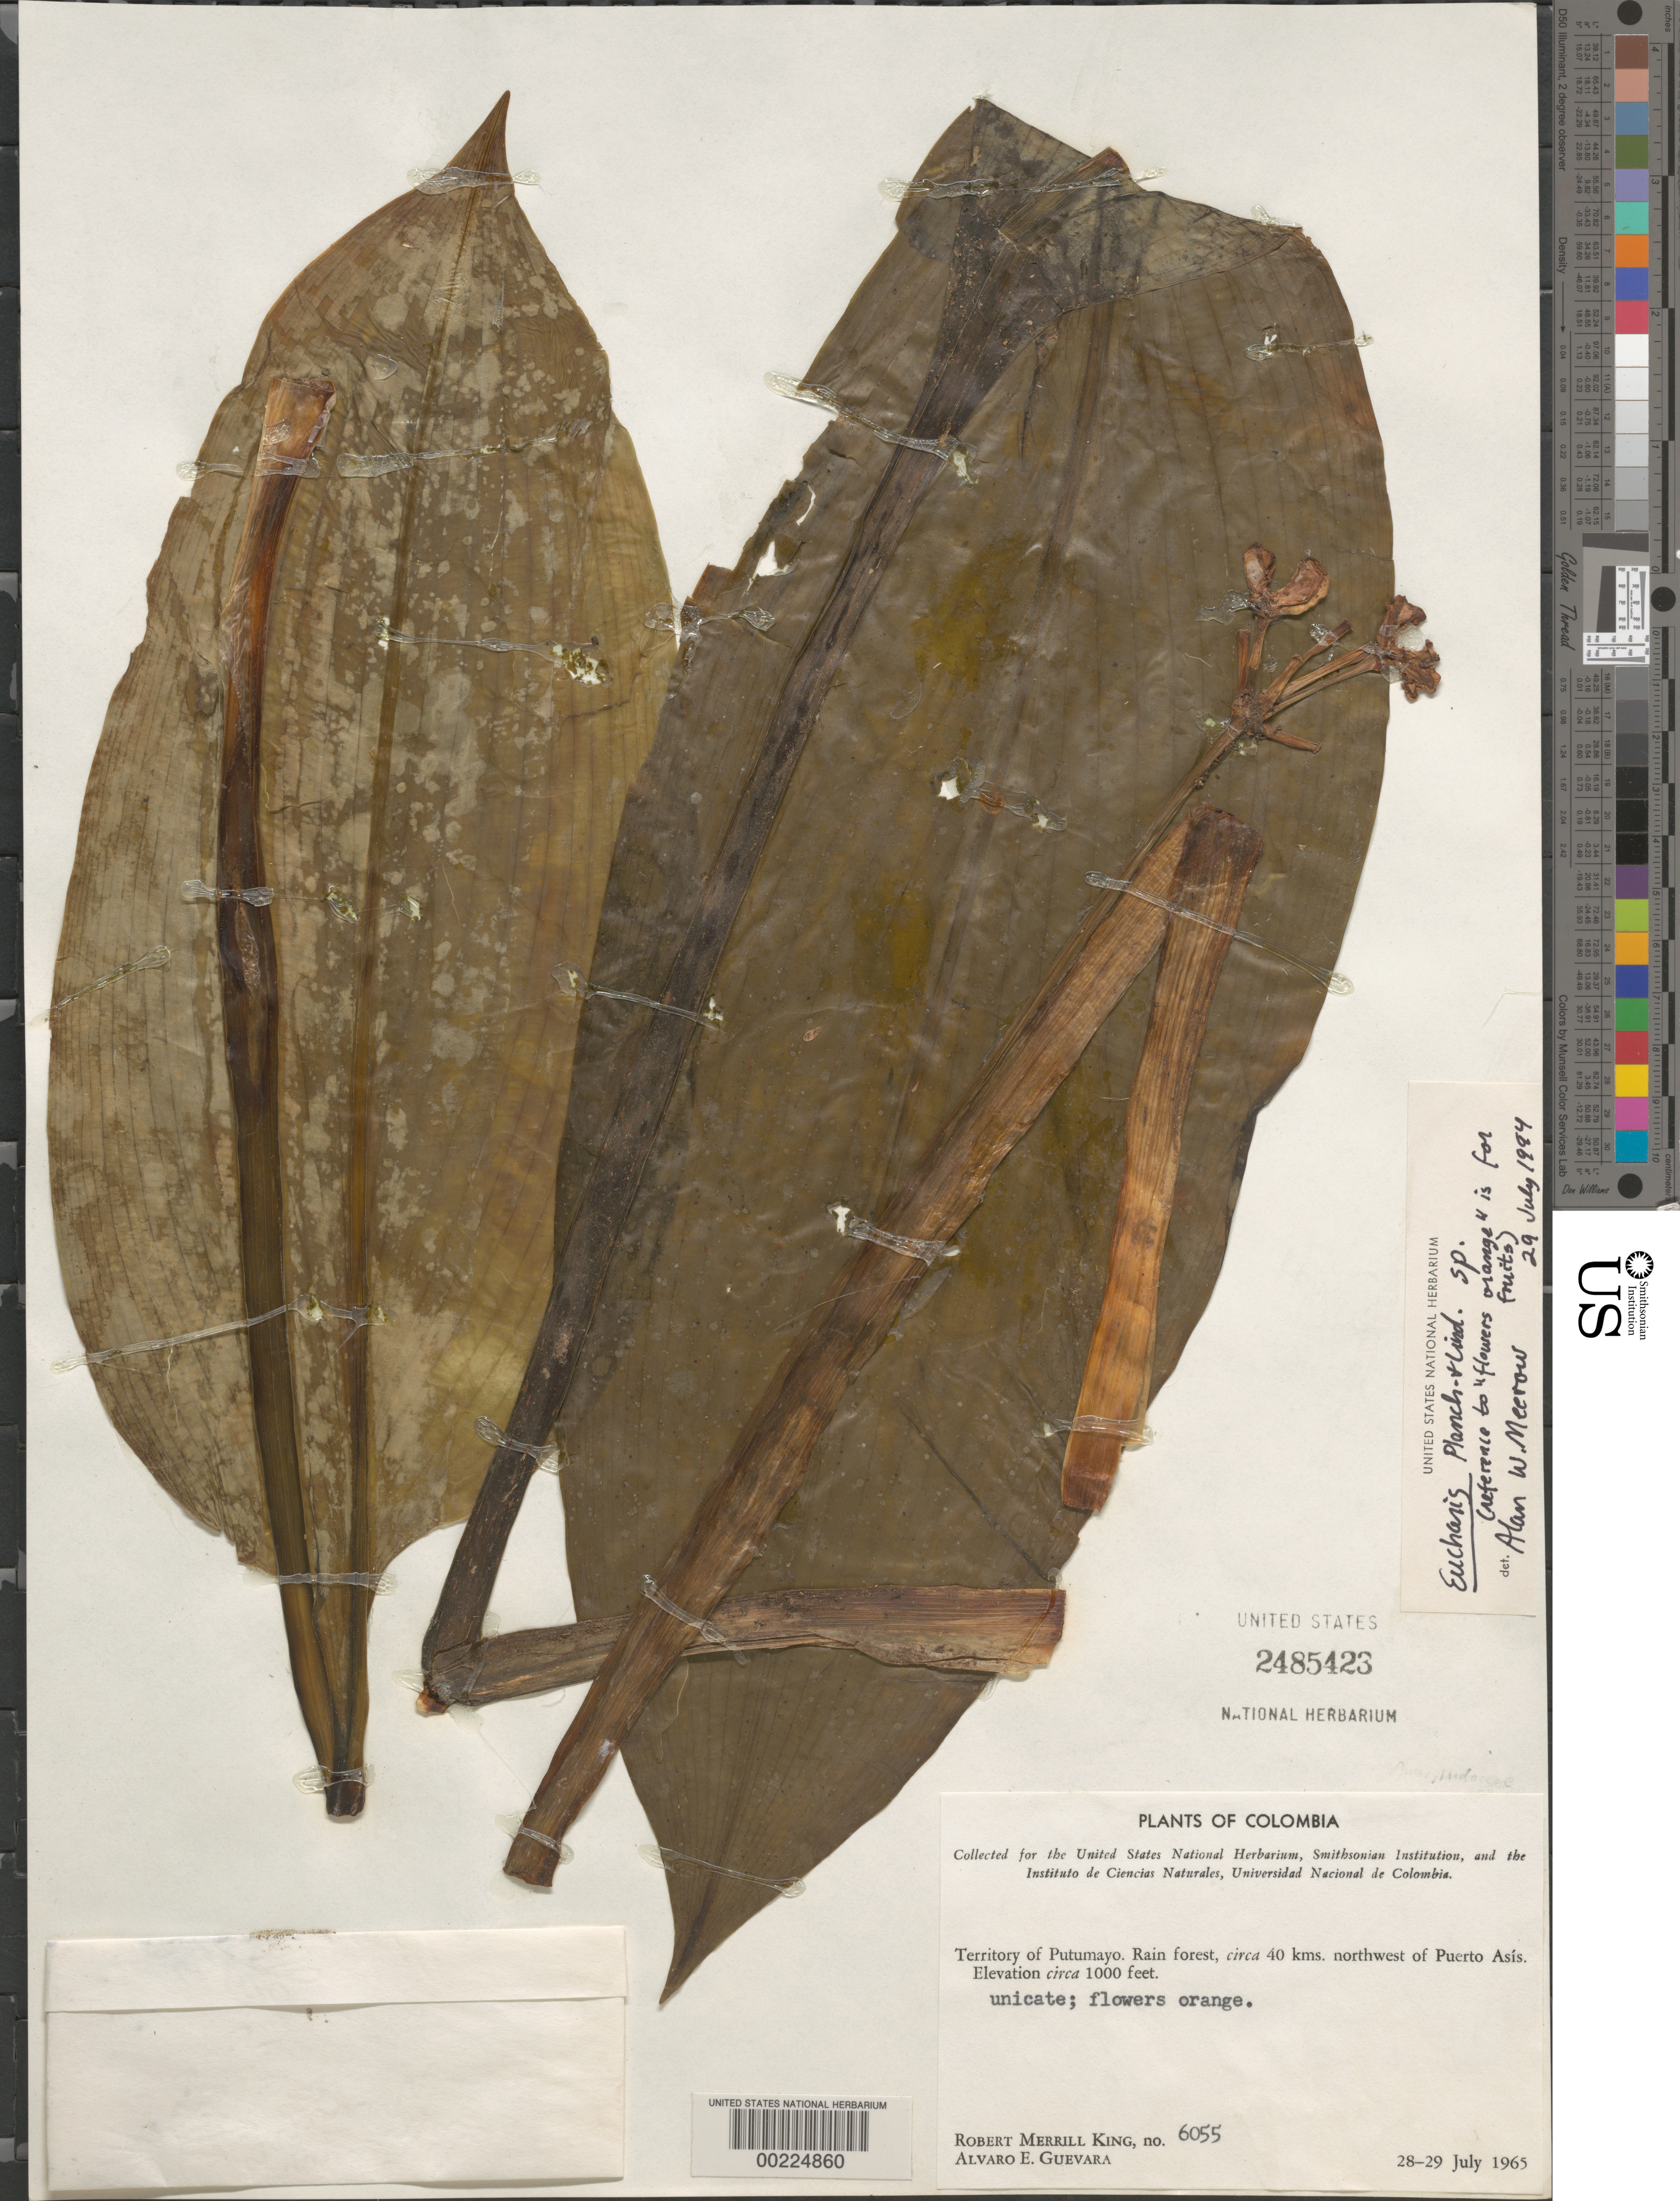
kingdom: Plantae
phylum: Tracheophyta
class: Liliopsida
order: Asparagales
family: Amaryllidaceae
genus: Eucharis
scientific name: Eucharis sp.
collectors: R. M. King & A. E. Guevara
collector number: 6055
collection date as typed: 28 Jul 1965 to 29 Jul 1965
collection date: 1965-07-28/1965-07-29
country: Colombia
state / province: Putumayo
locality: Ca 40 km NW of Puerto Asis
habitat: Rain forest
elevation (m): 305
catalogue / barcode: US 2485423